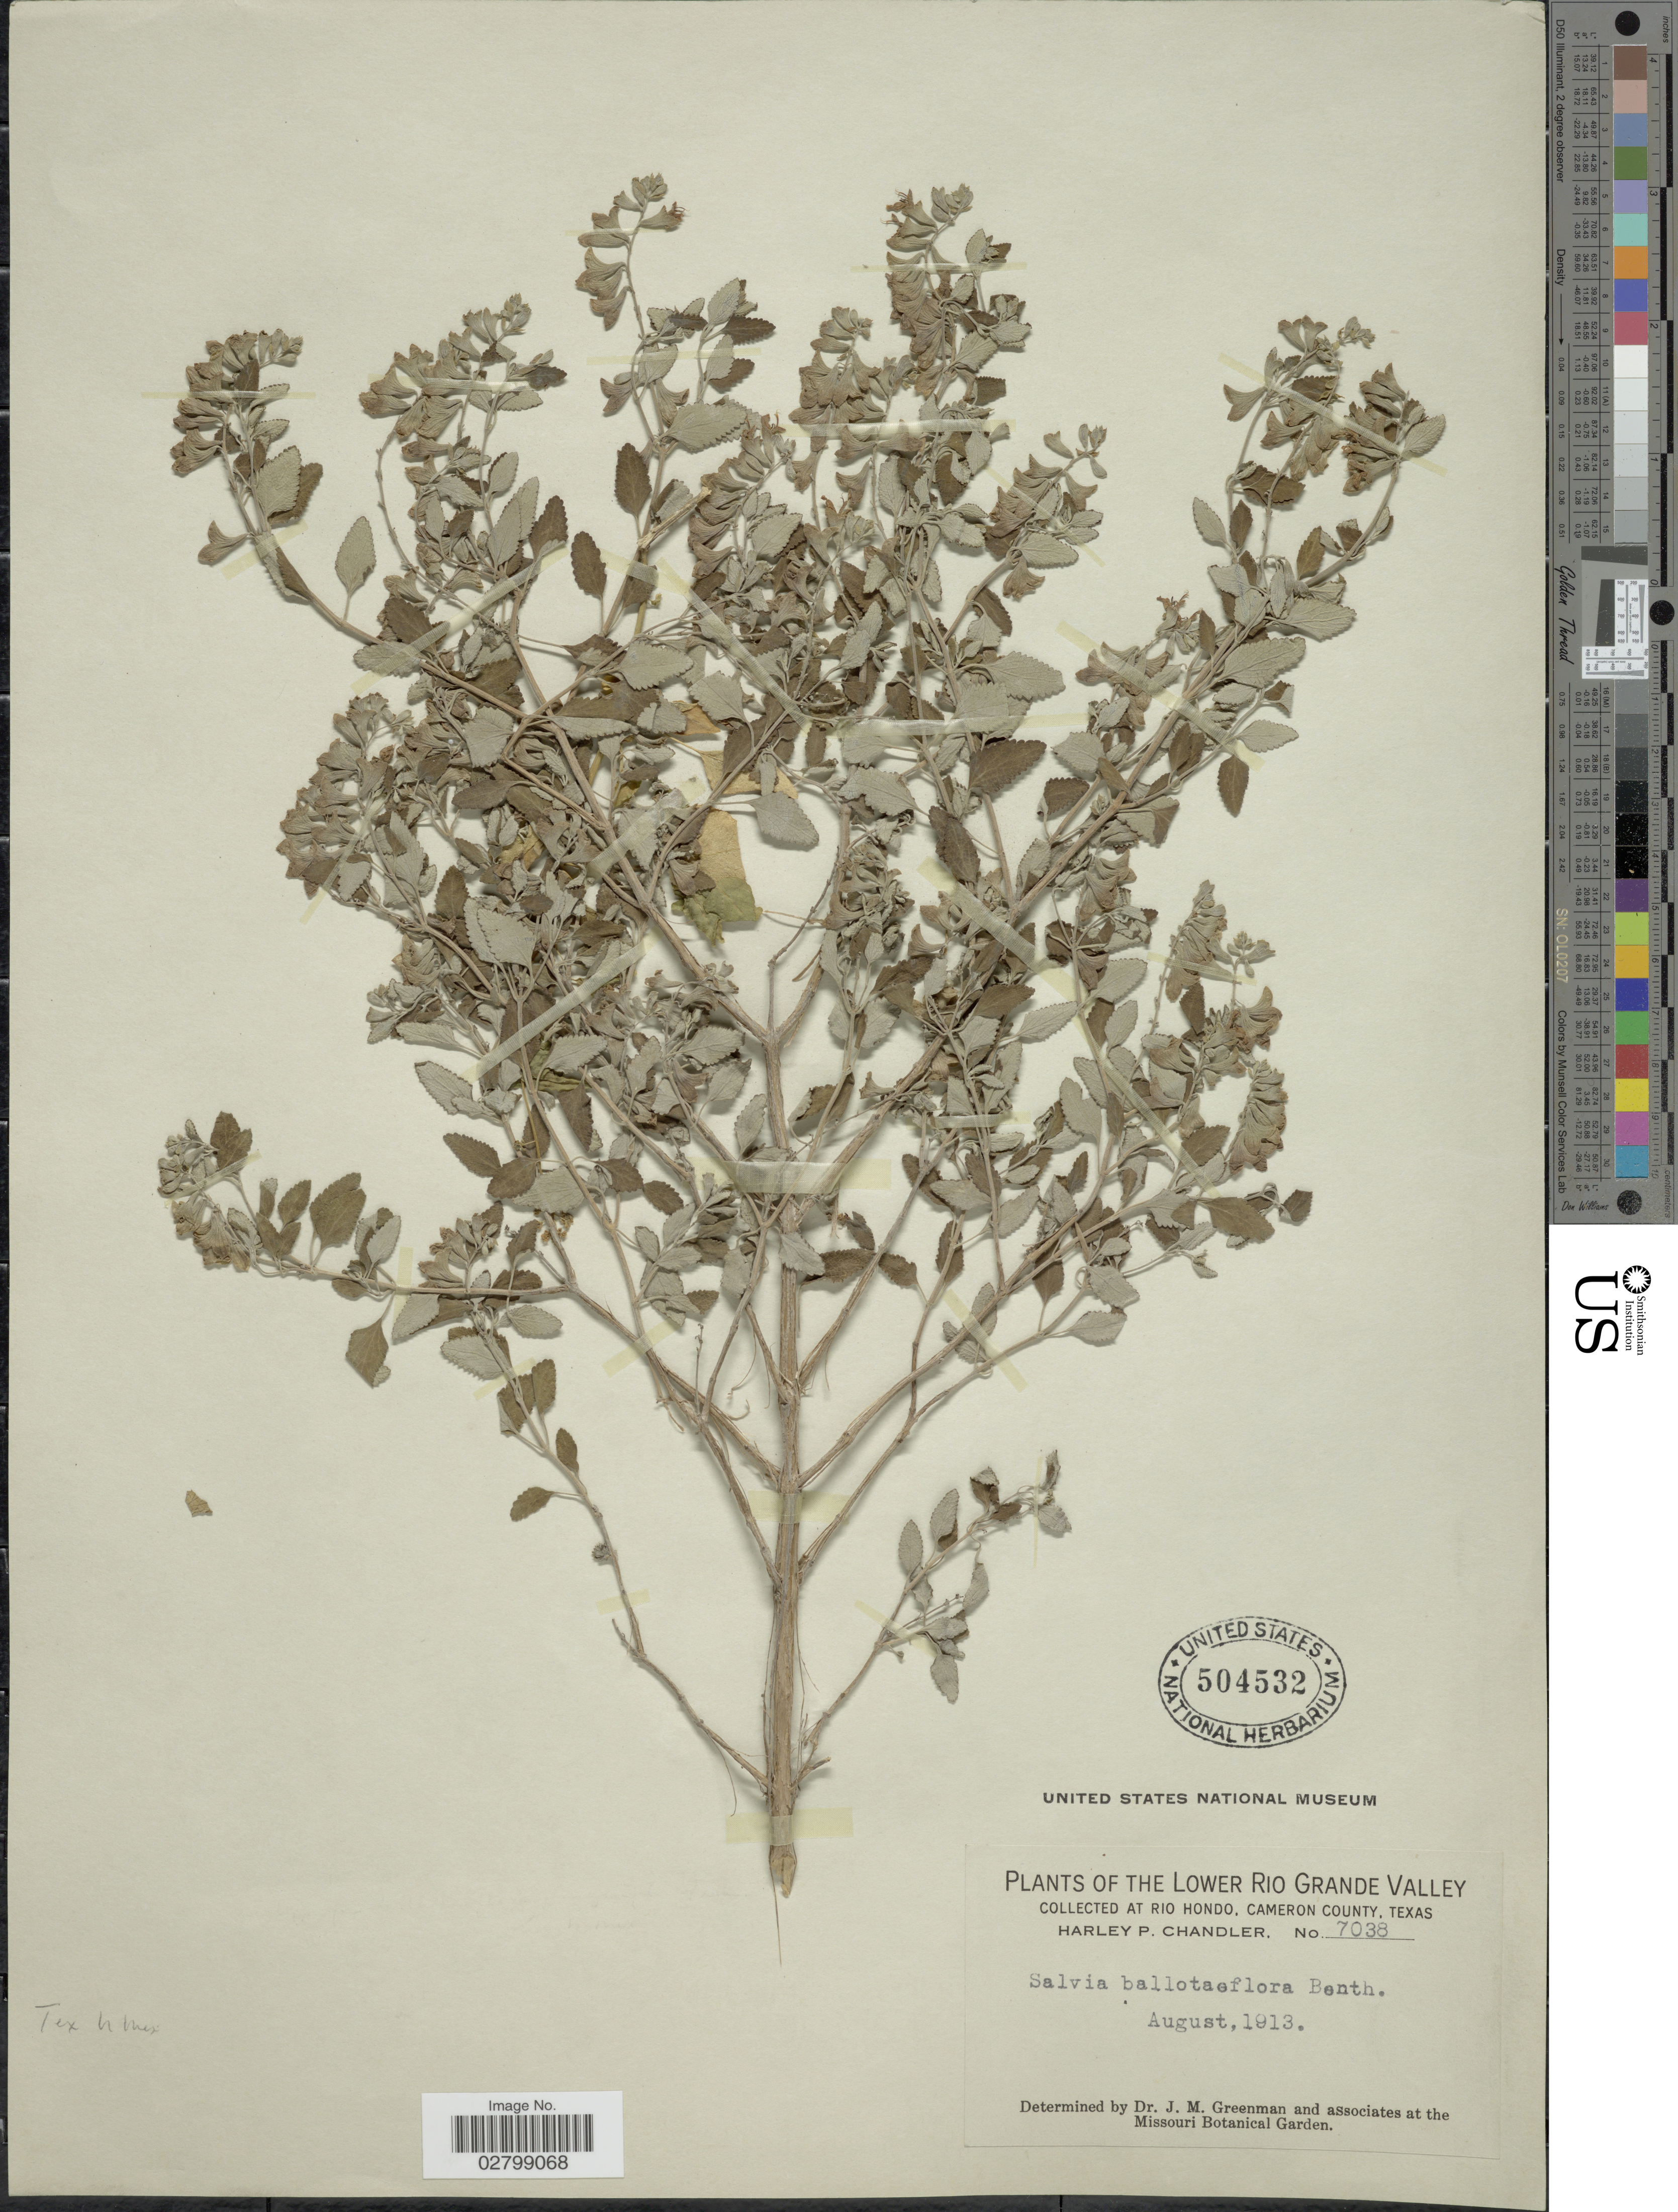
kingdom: Plantae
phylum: Tracheophyta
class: Magnoliopsida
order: Lamiales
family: Lamiaceae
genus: Salvia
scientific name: Salvia ballotiflora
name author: Benth.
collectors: H. Chandler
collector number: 7038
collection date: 1913-08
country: United States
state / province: Texas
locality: Lower Rio Grande Valley, at Rio Hondo, Cameron County.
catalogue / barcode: US 504532